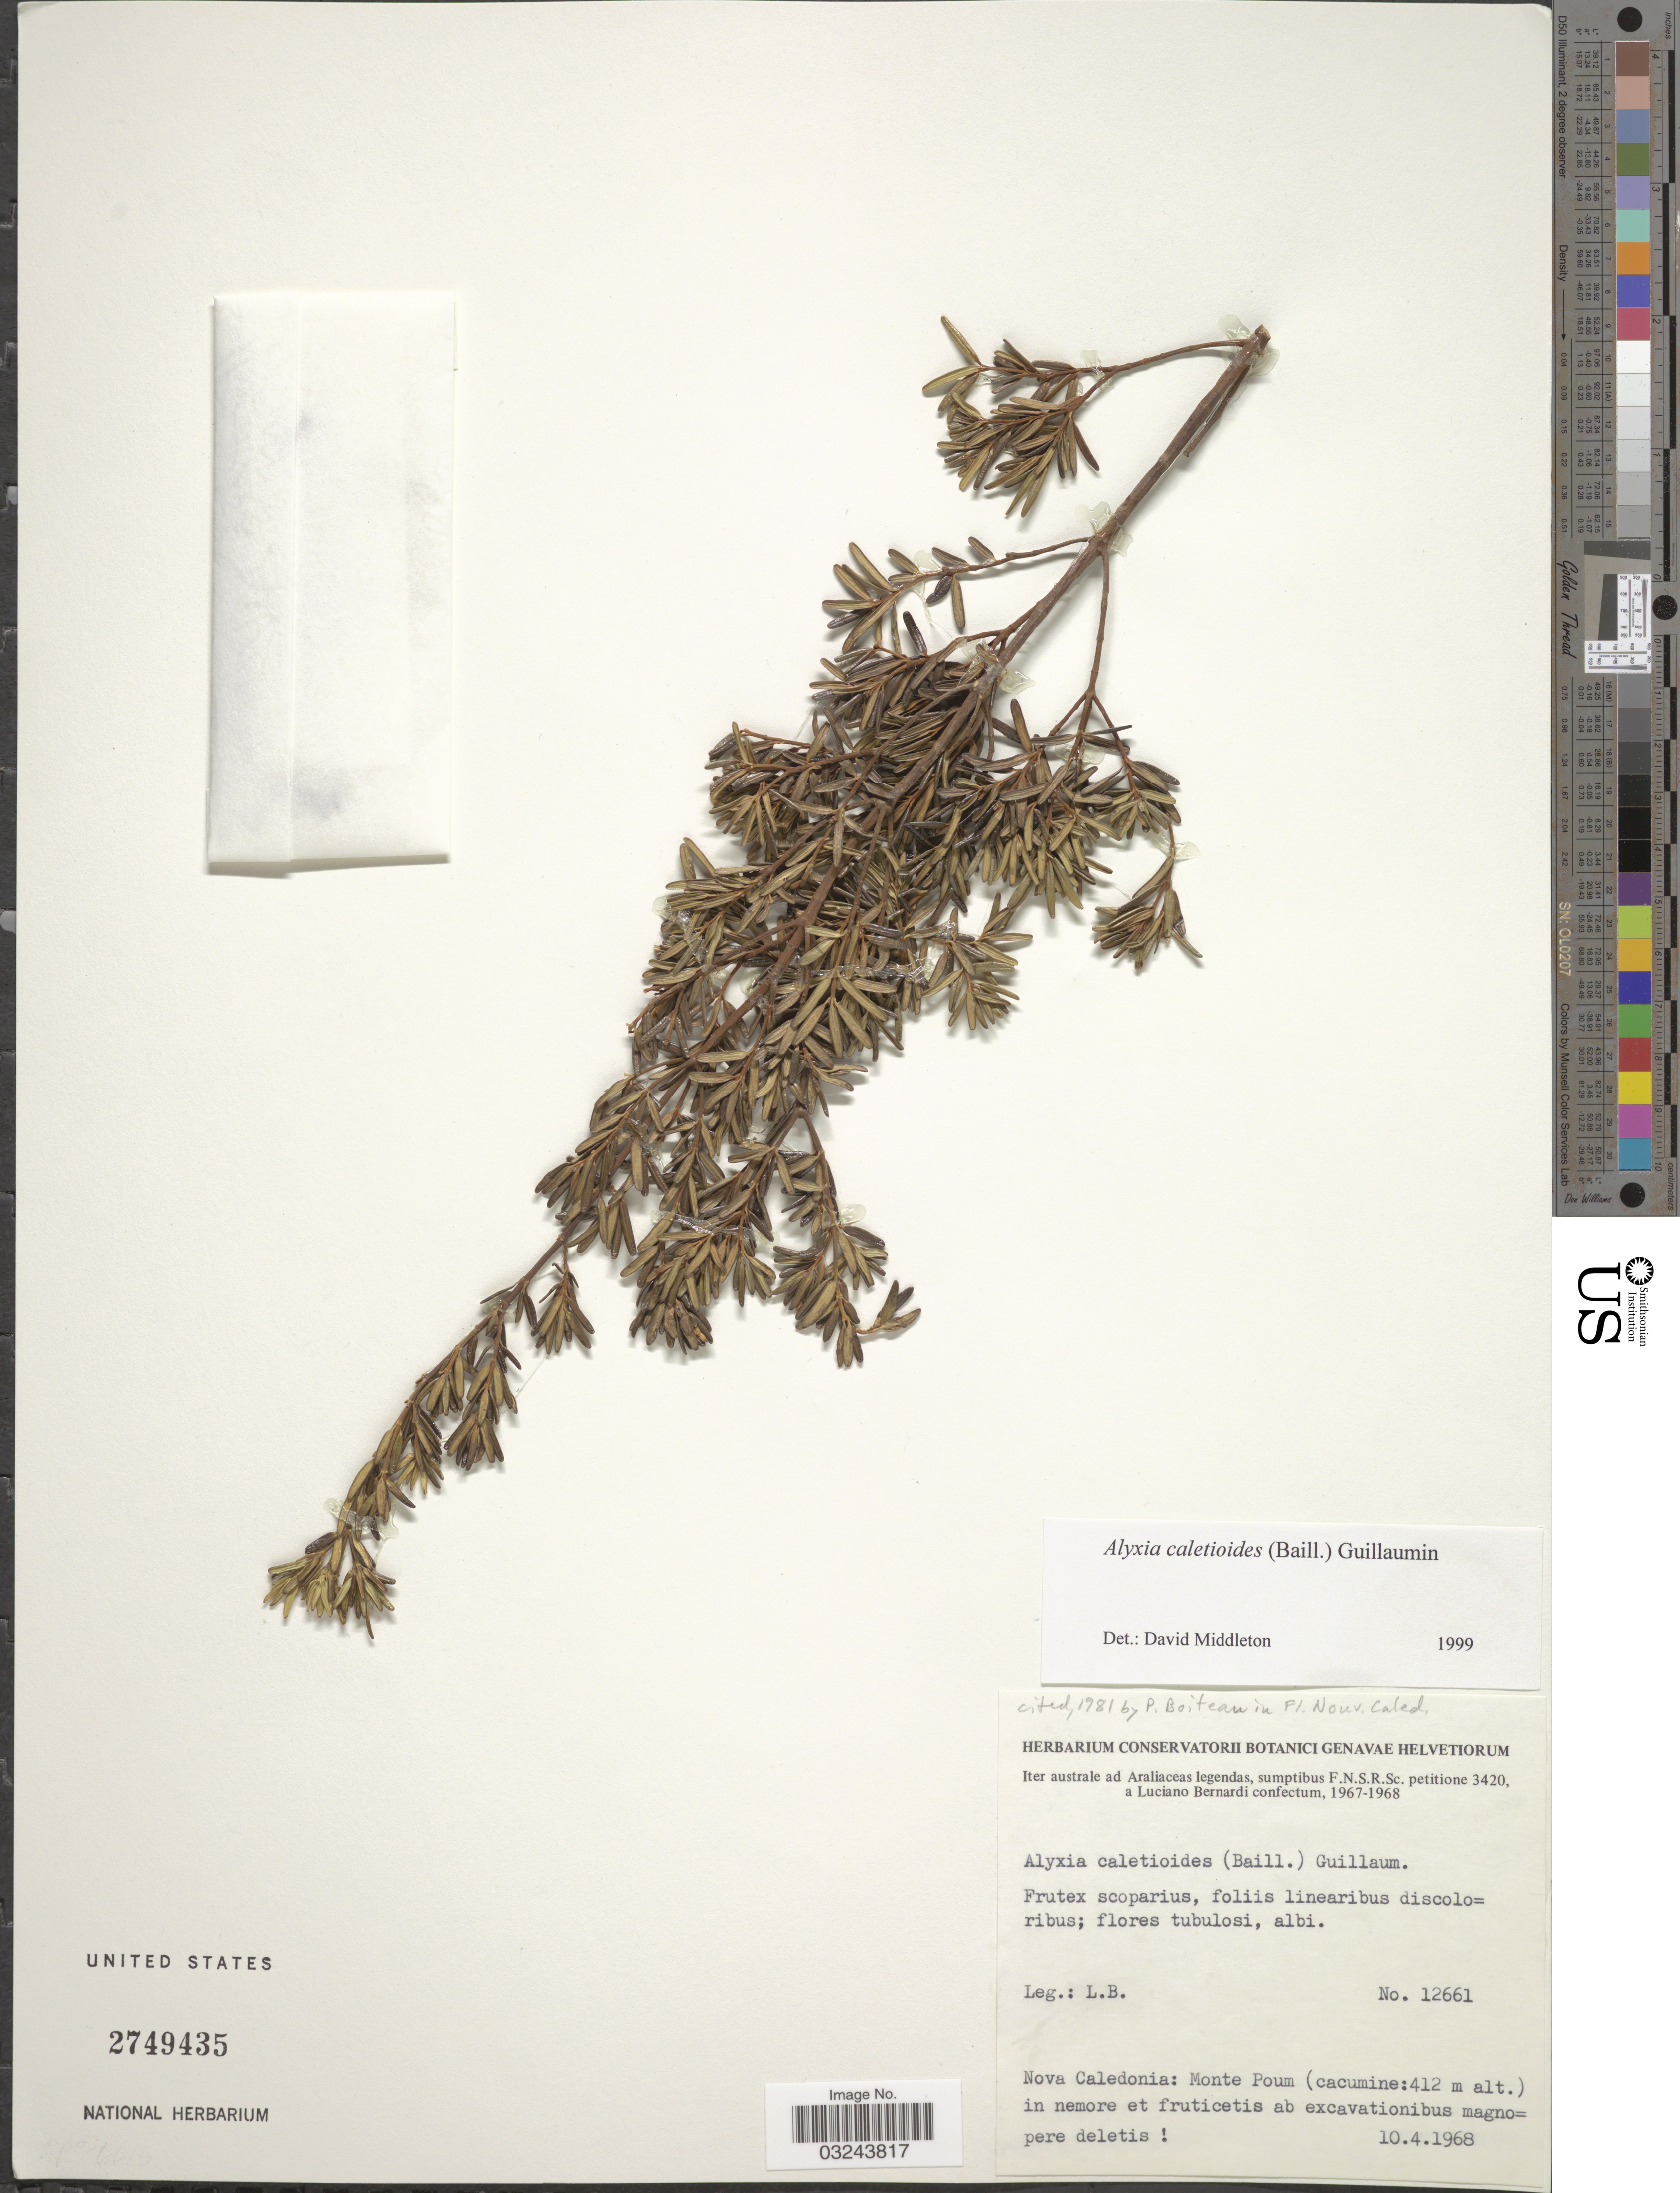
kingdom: Plantae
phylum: Tracheophyta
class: Magnoliopsida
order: Gentianales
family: Apocynaceae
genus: Alyxia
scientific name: Alyxia caletioides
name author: (Baill.) Guillaumin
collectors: L. Bernardi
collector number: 12661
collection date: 1968-04-10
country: New Caledonia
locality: Nova Caledonia: Monte Poum.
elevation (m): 412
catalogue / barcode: US 2749435